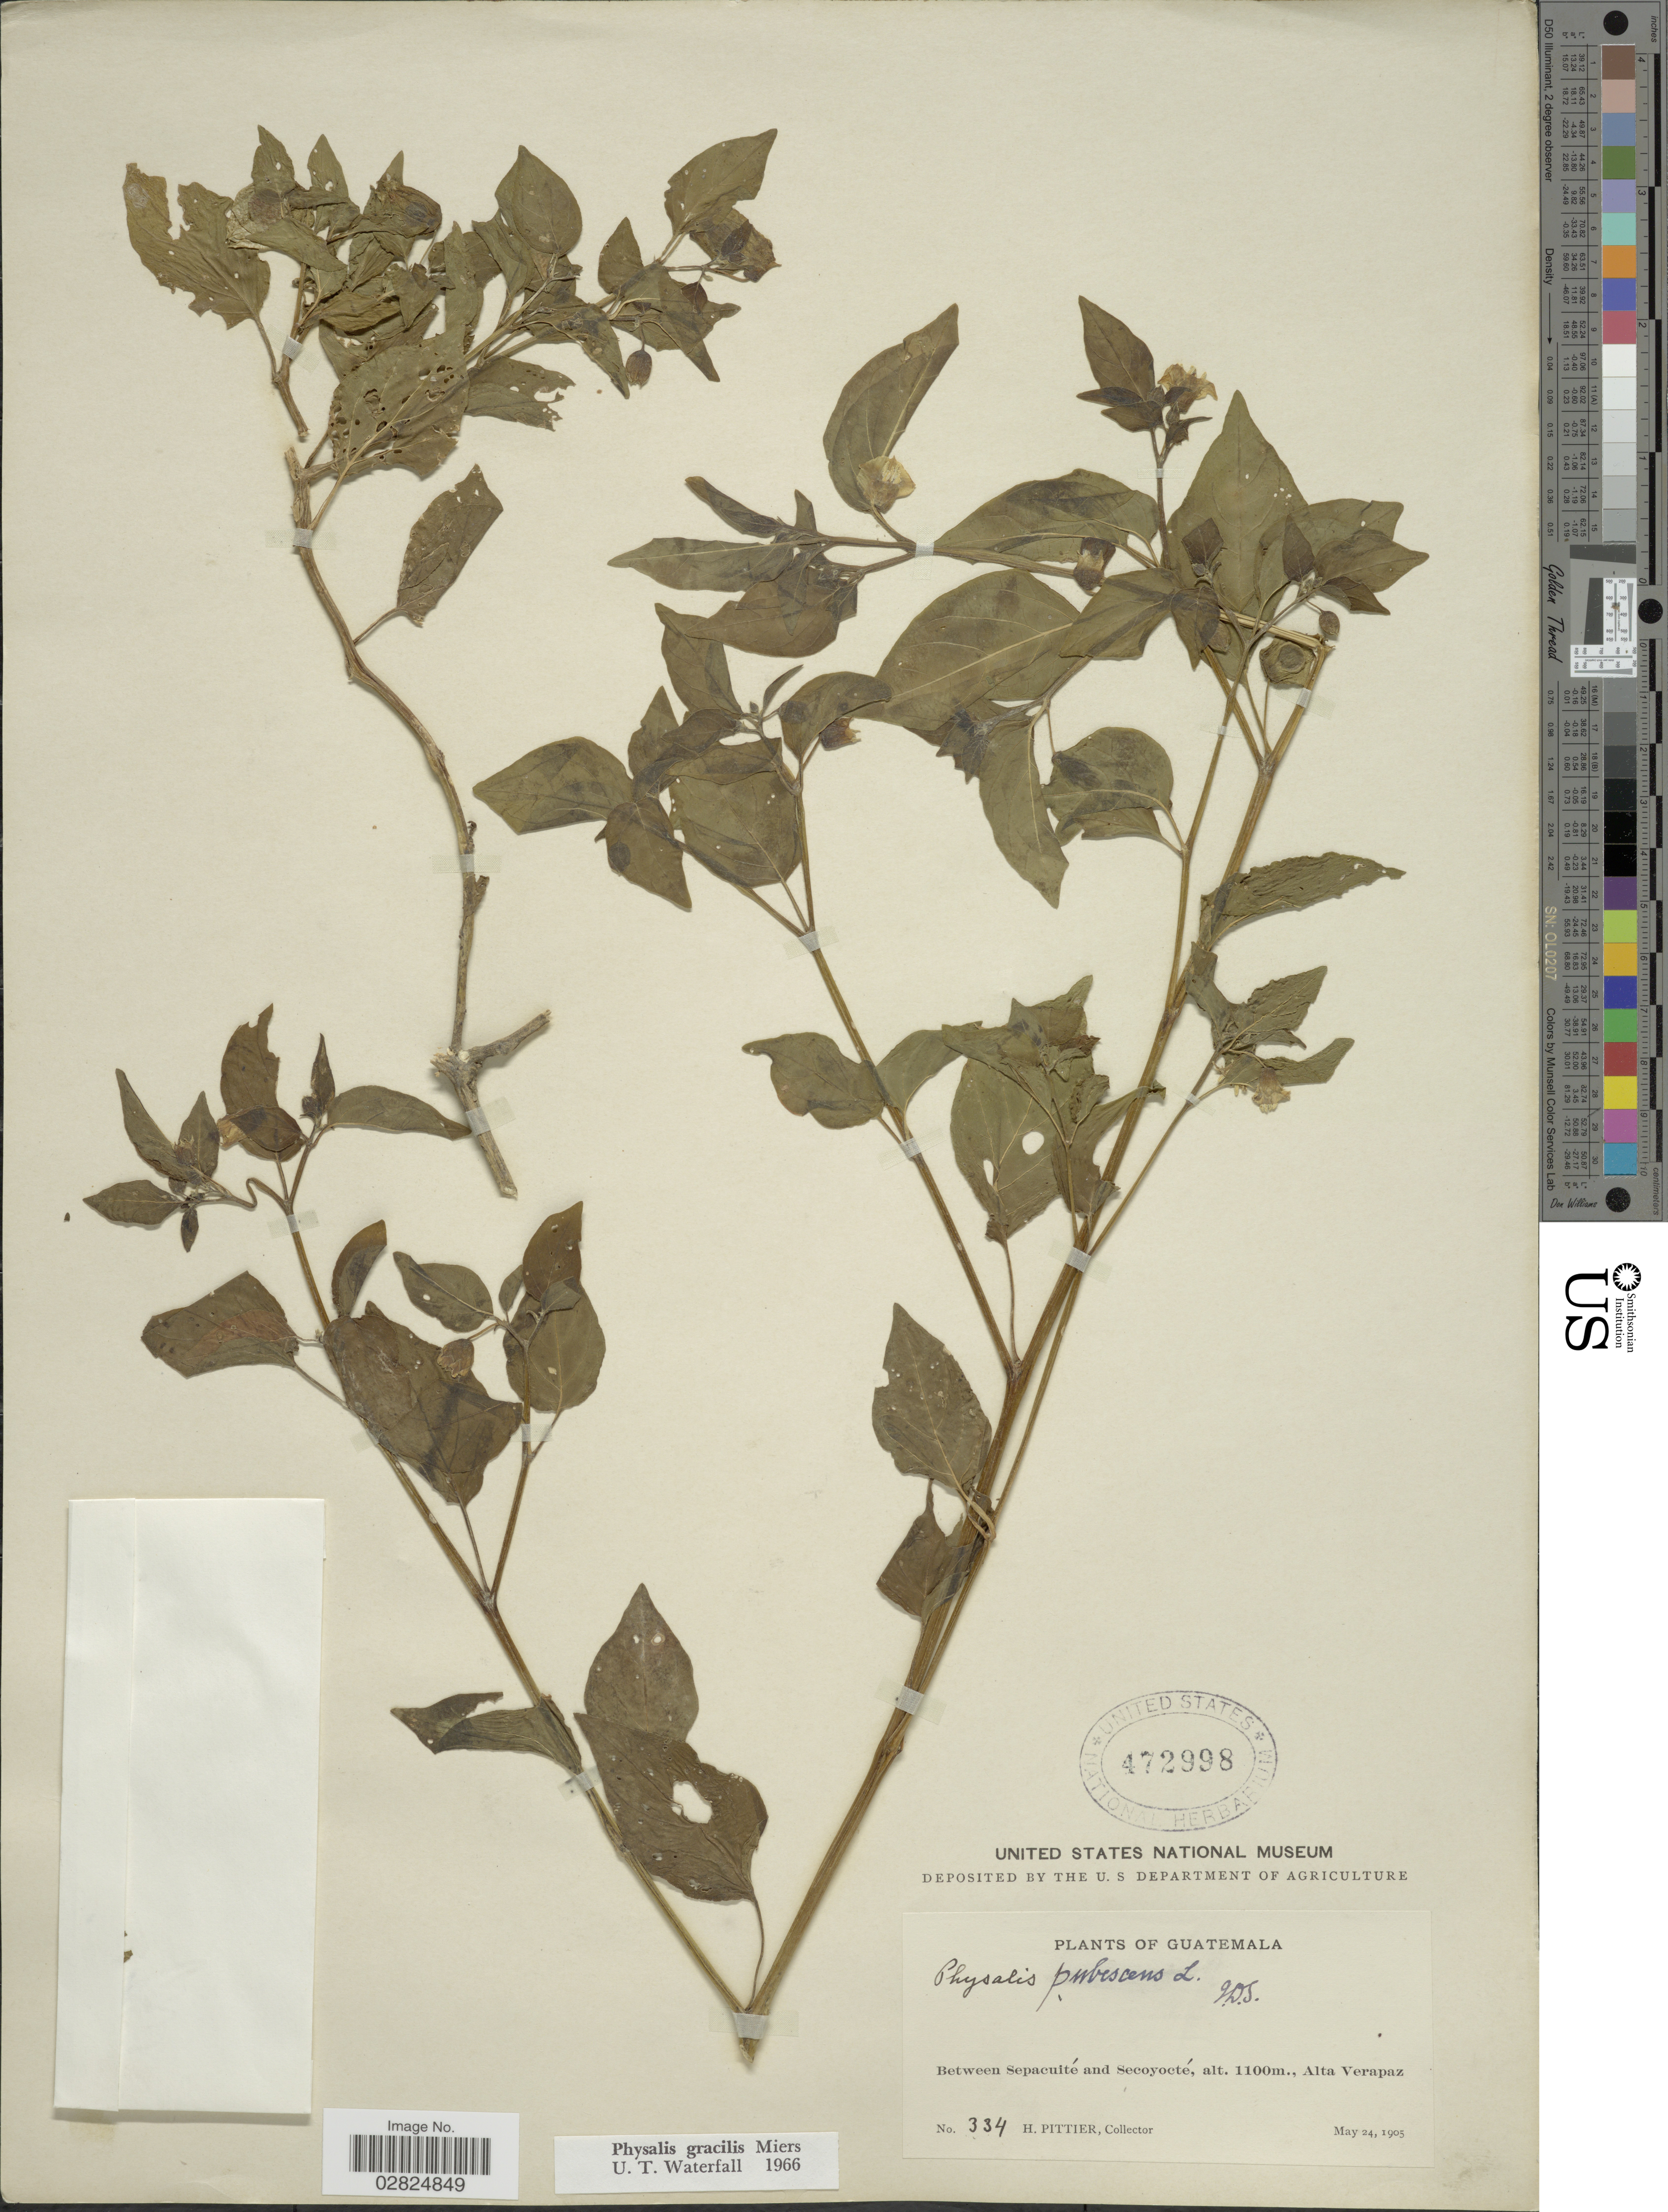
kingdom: Plantae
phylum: Tracheophyta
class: Magnoliopsida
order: Solanales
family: Solanaceae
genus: Physalis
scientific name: Physalis gracilis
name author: Miers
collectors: H. F. Pittier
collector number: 334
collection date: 1905-05-24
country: Guatemala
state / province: Alta Verapaz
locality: Between Sepacuité and Secoyocté.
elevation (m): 1100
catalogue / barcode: US 472998